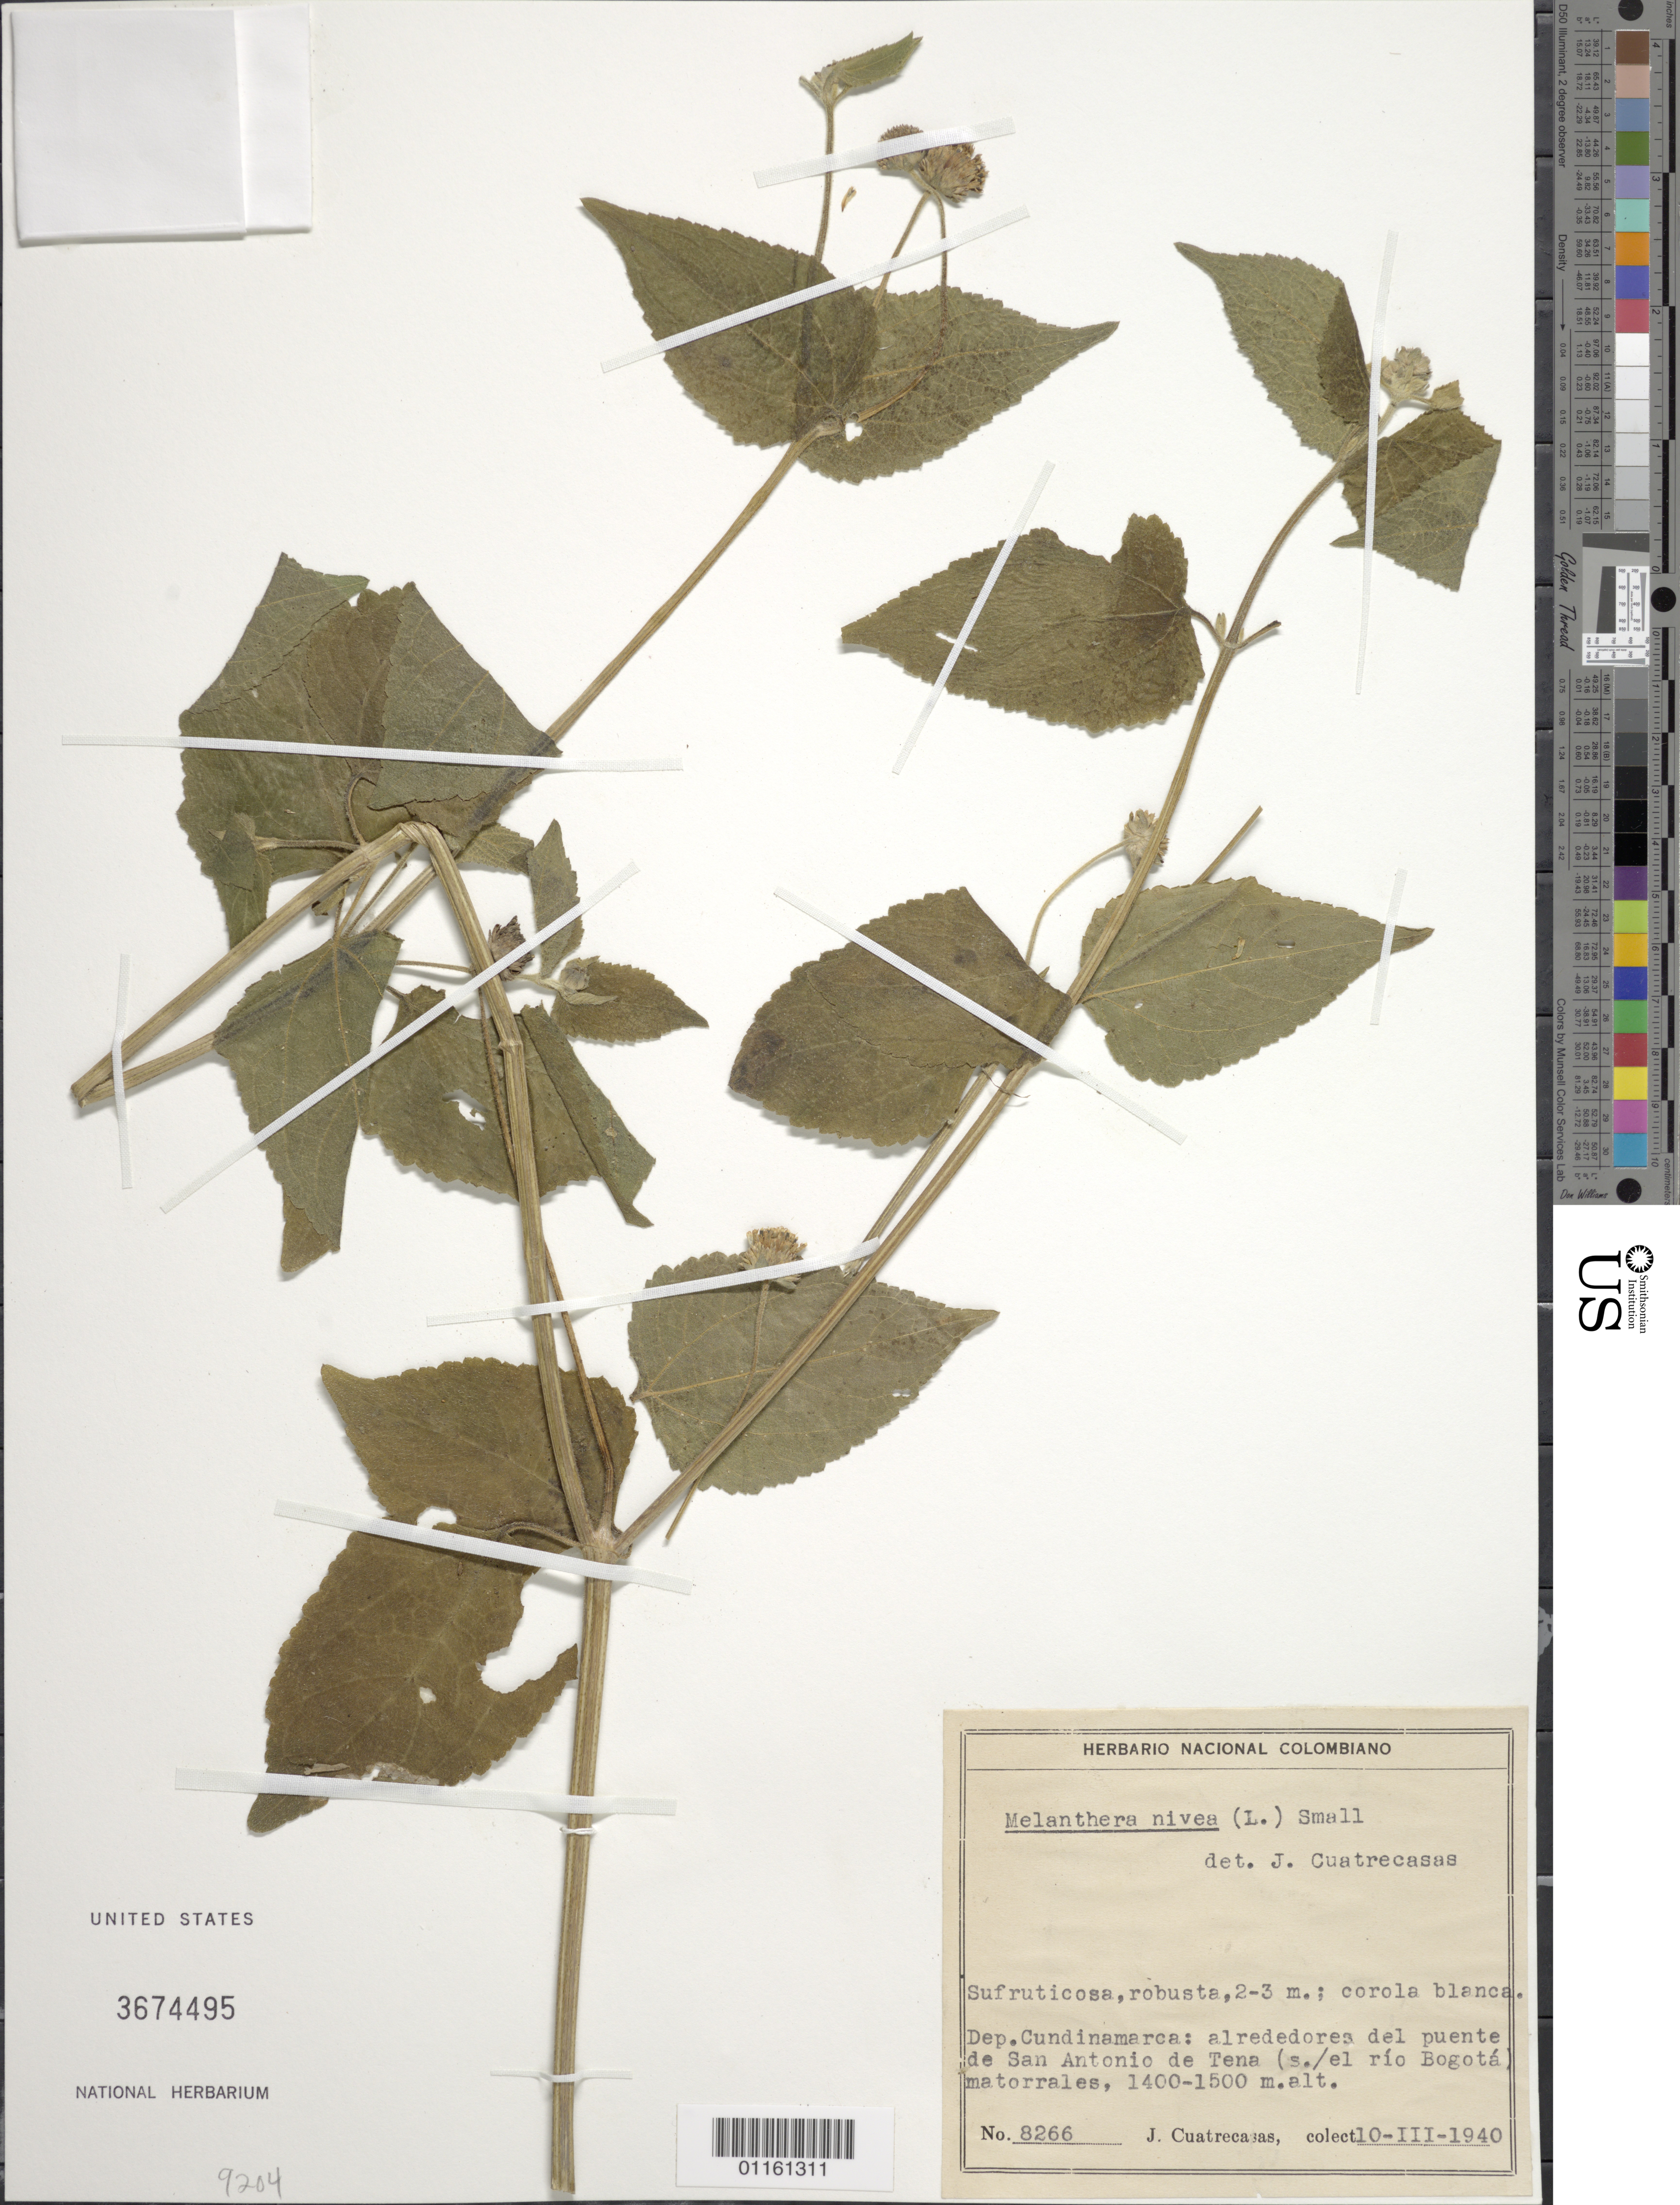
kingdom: Plantae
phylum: Tracheophyta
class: Magnoliopsida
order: Asterales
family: Asteraceae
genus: Melanthera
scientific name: Melanthera nivea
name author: (L.) Small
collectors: J. Cuatrecasas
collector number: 8266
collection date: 1940-03-10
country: Colombia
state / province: Cundinamarca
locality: alrededores del puente de San Antonio de Tena ( s. /el rio Bogota)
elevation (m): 1400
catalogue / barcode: US 3674495